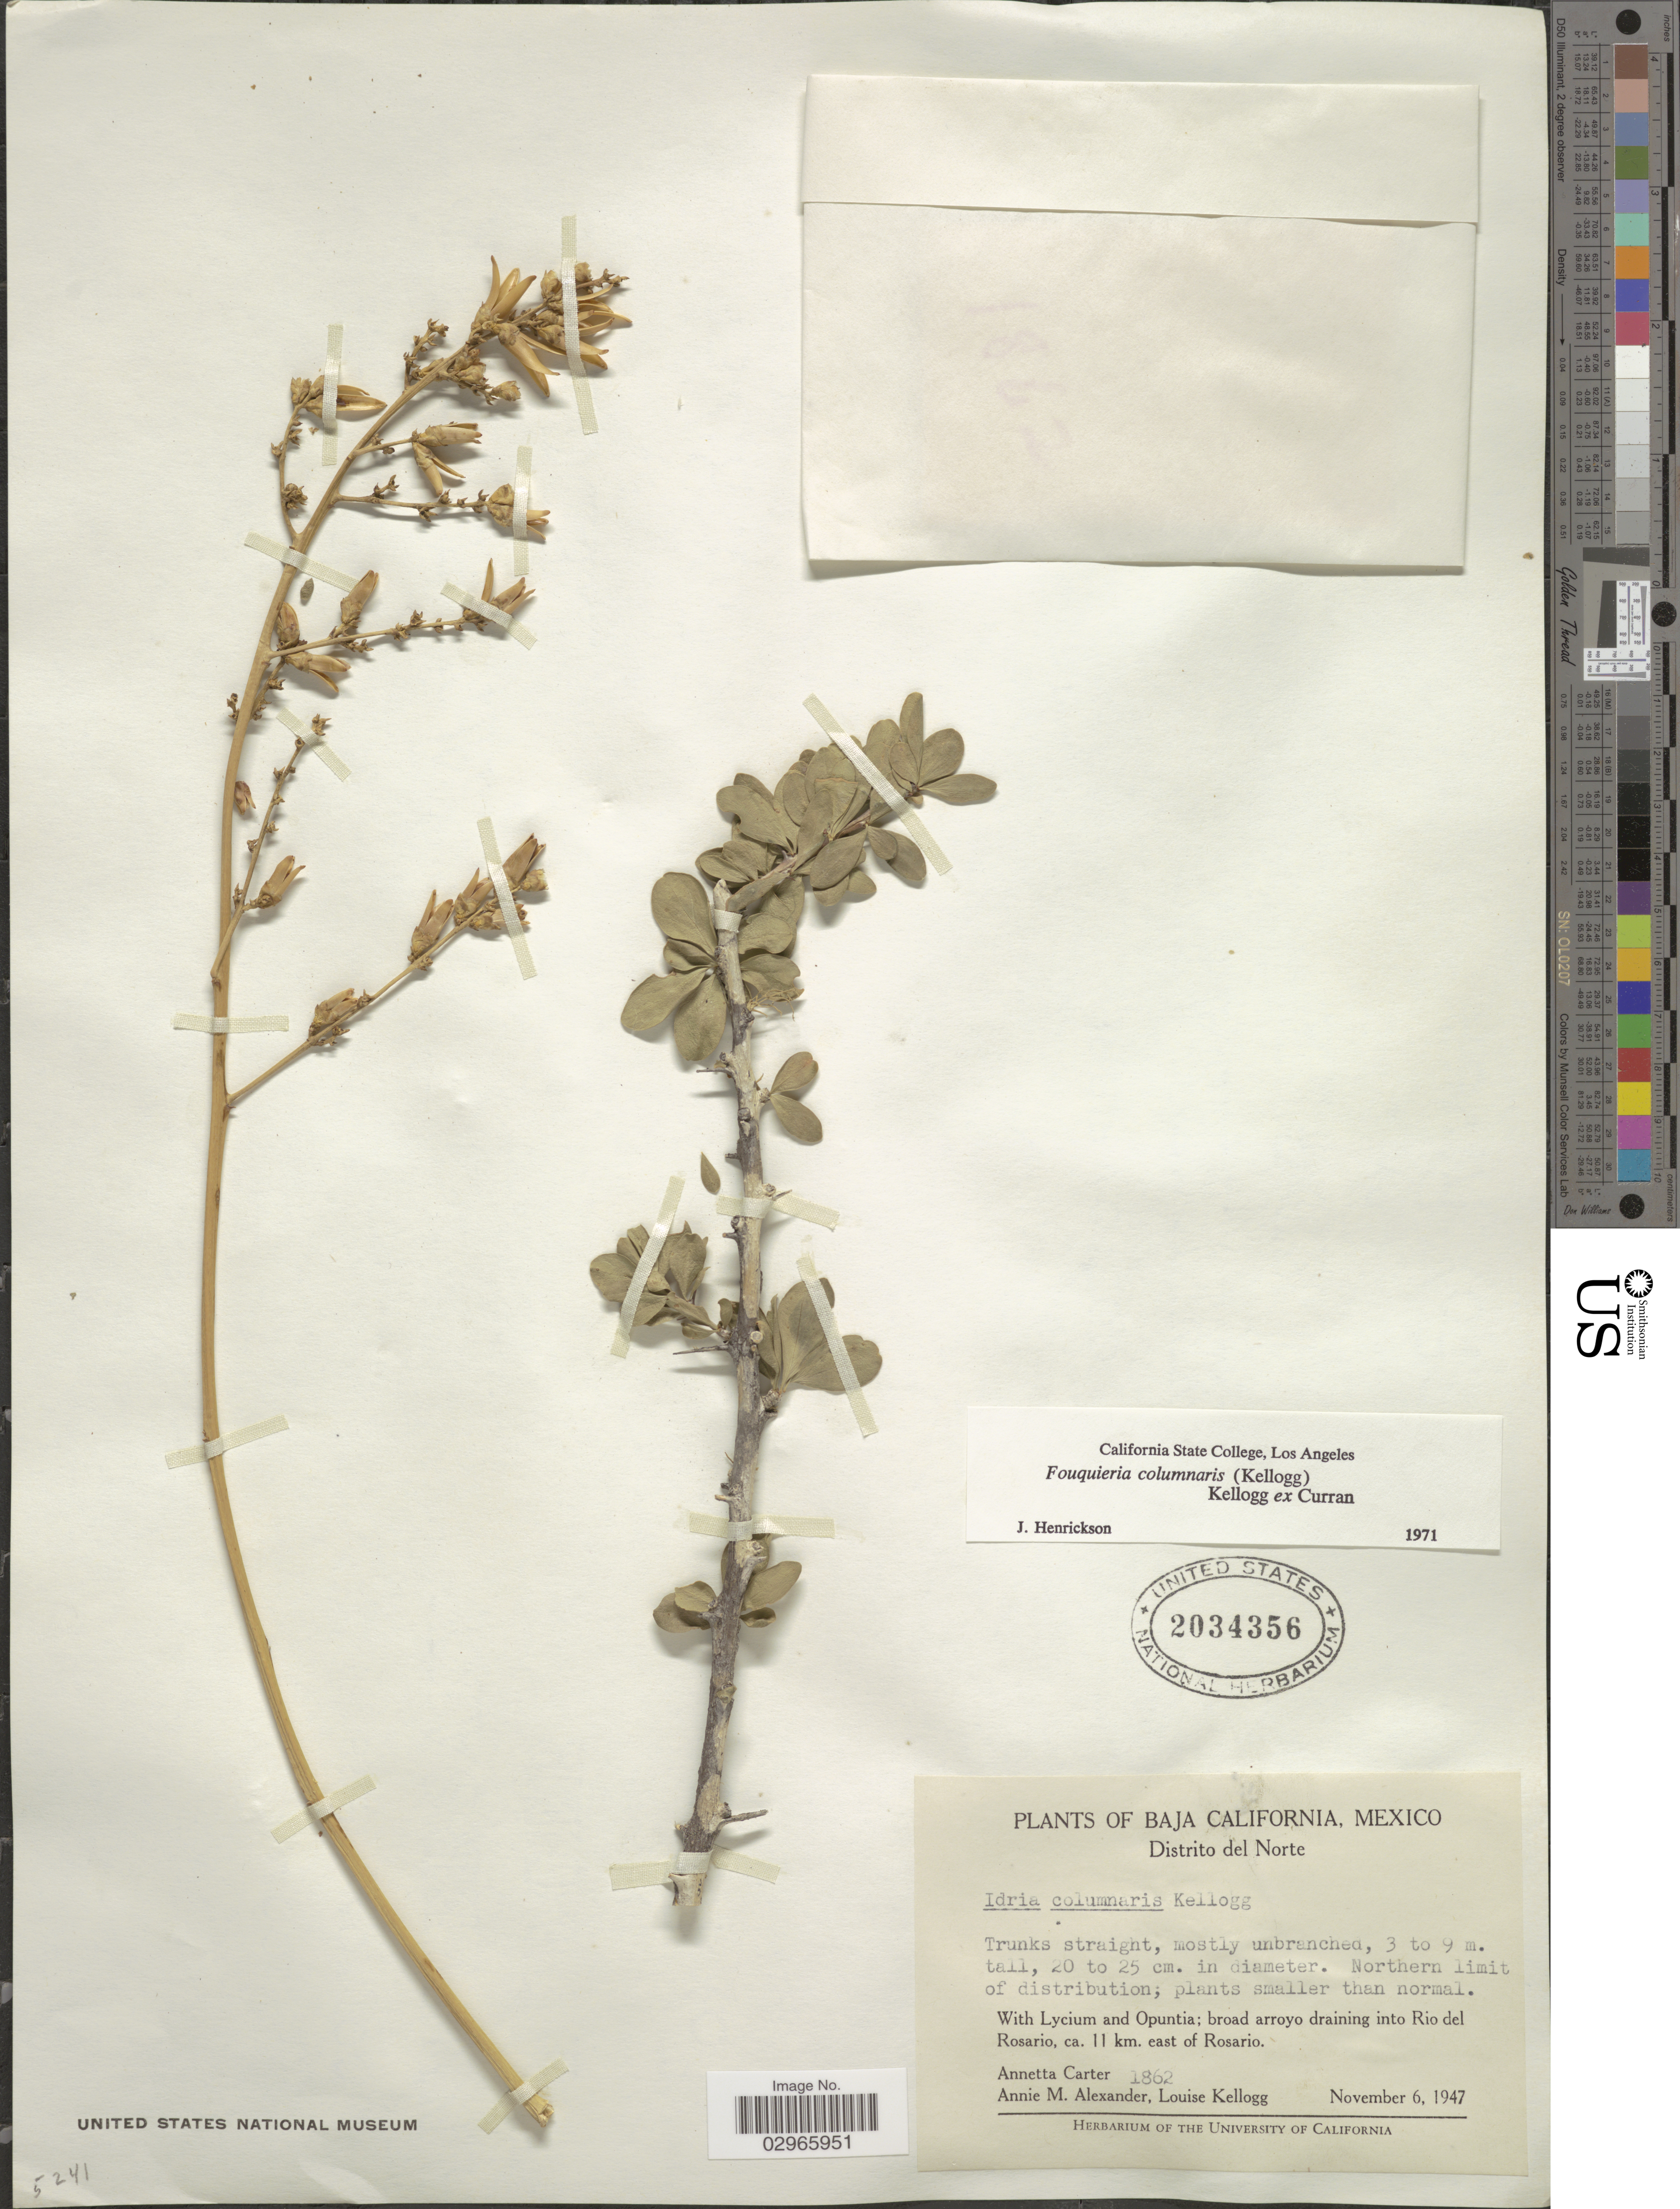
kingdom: Plantae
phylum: Tracheophyta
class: Magnoliopsida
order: Ericales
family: Fouquieriaceae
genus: Idria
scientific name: Idria columnaria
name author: Kellogg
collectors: A. Carter, A. M. Alexander & L. Kellogg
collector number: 1862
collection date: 1947-11-06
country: Mexico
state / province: Baja California Norte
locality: Distrito del Norte. Broad arroyo draining into Rio del Rosario, ca. 11 km. east of Rosario.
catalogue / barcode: US 2034356